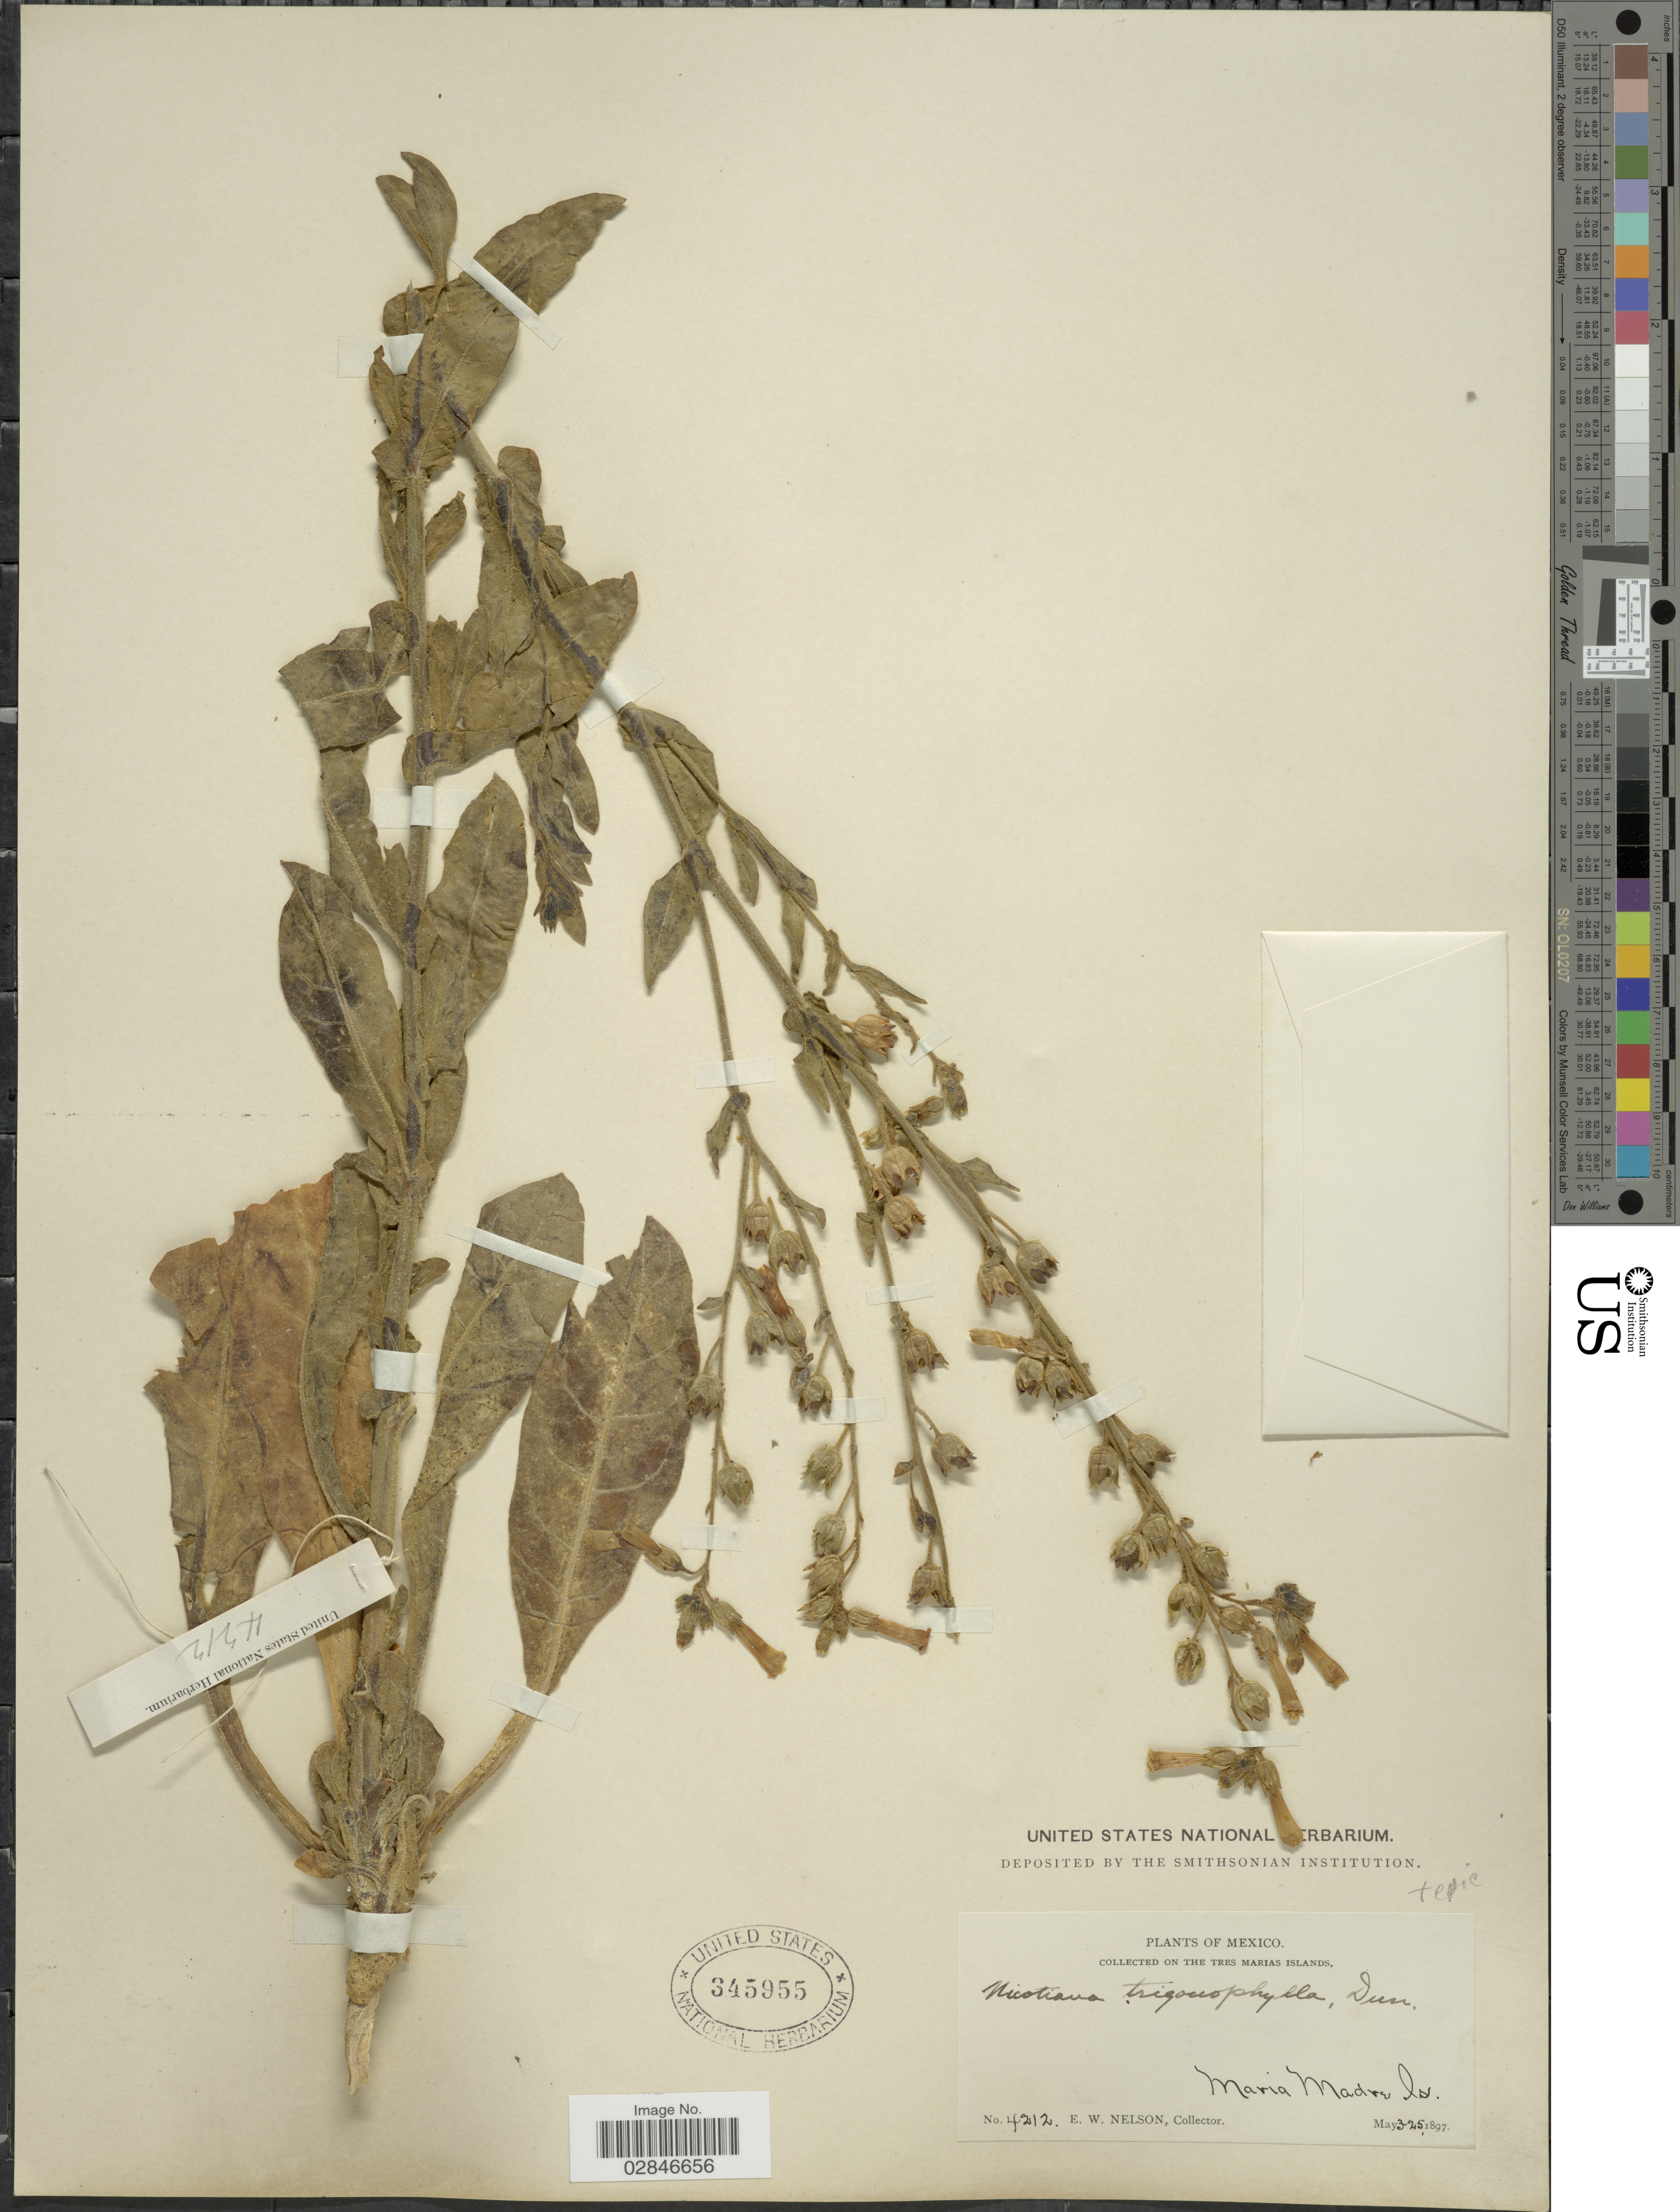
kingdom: Plantae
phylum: Tracheophyta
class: Magnoliopsida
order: Solanales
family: Solanaceae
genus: Nicotiana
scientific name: Nicotiana trigonophylla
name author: Dunal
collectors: E. W. Nelson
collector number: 4212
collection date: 1897-05-03/1897-05-25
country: Mexico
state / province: Nayarit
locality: On the Tres Marias Islands, Maria Madre Is.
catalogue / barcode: US 345955